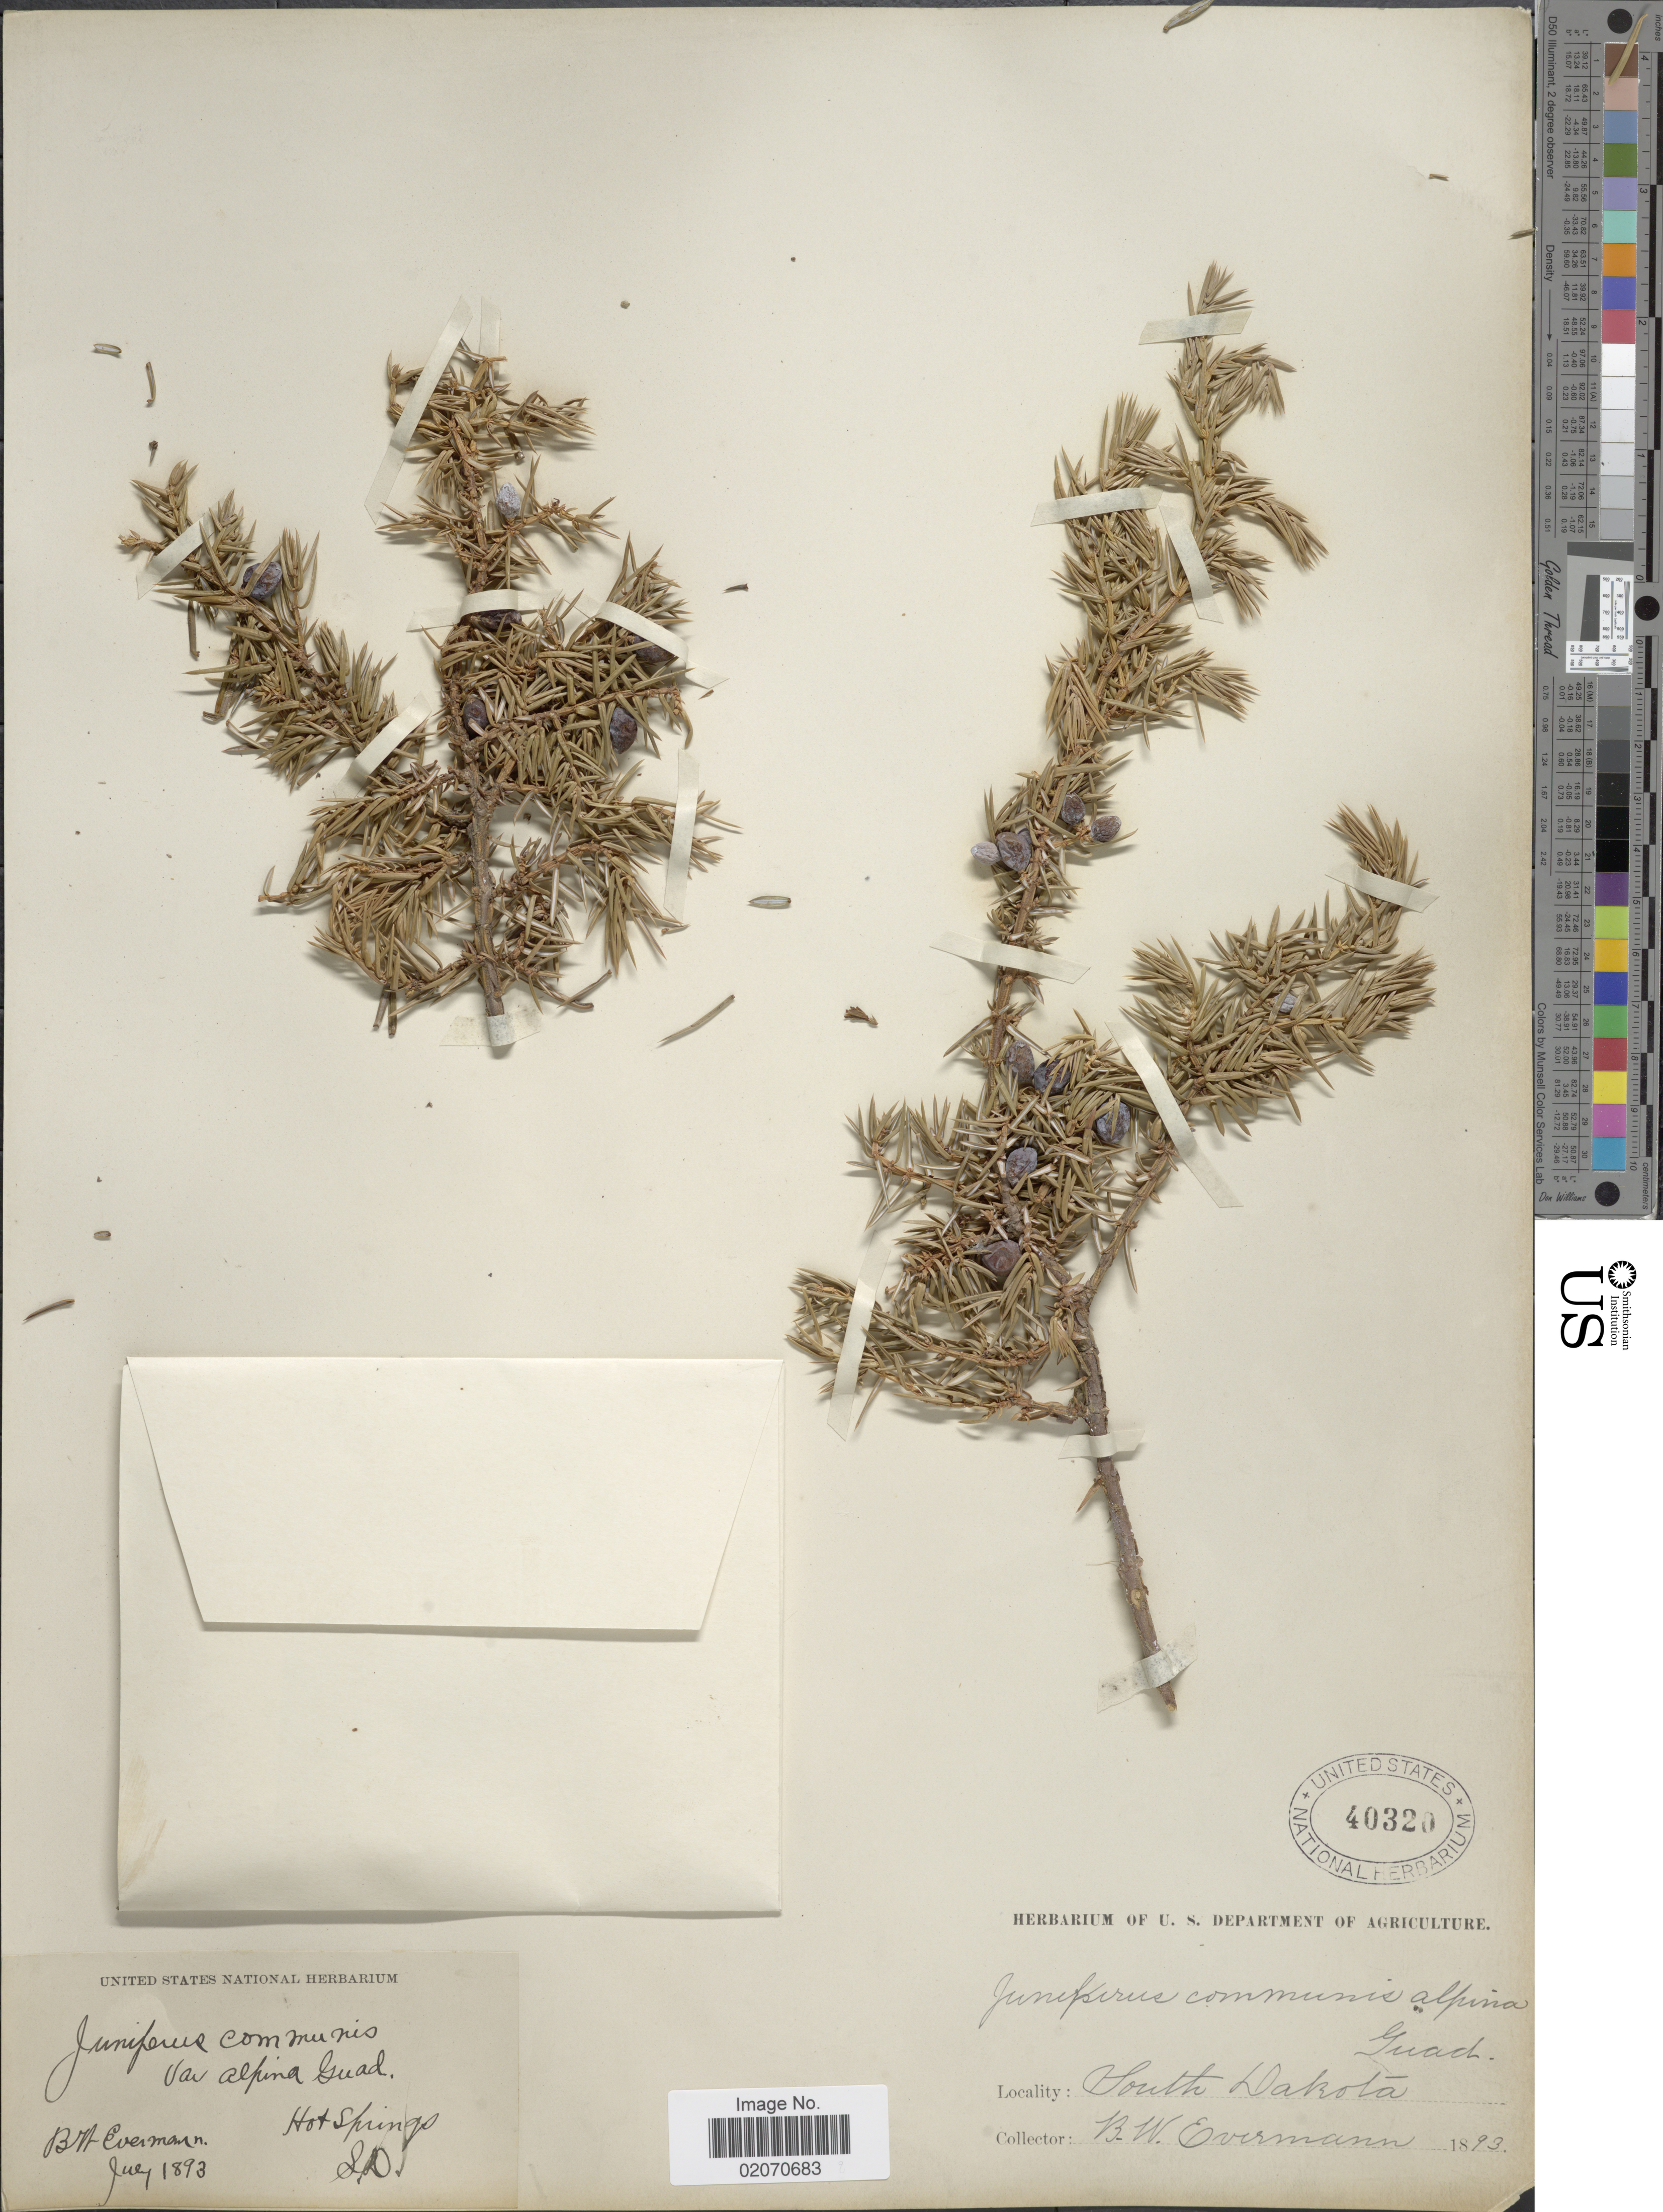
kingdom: Plantae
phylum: Tracheophyta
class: Pinopsida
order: Pinales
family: Cupressaceae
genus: Juniperus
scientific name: Juniperus communis var. depressa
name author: Pursh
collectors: B. W. Evermann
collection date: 1893-07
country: United States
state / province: South Dakota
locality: Hot Springs,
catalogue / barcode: US 40320